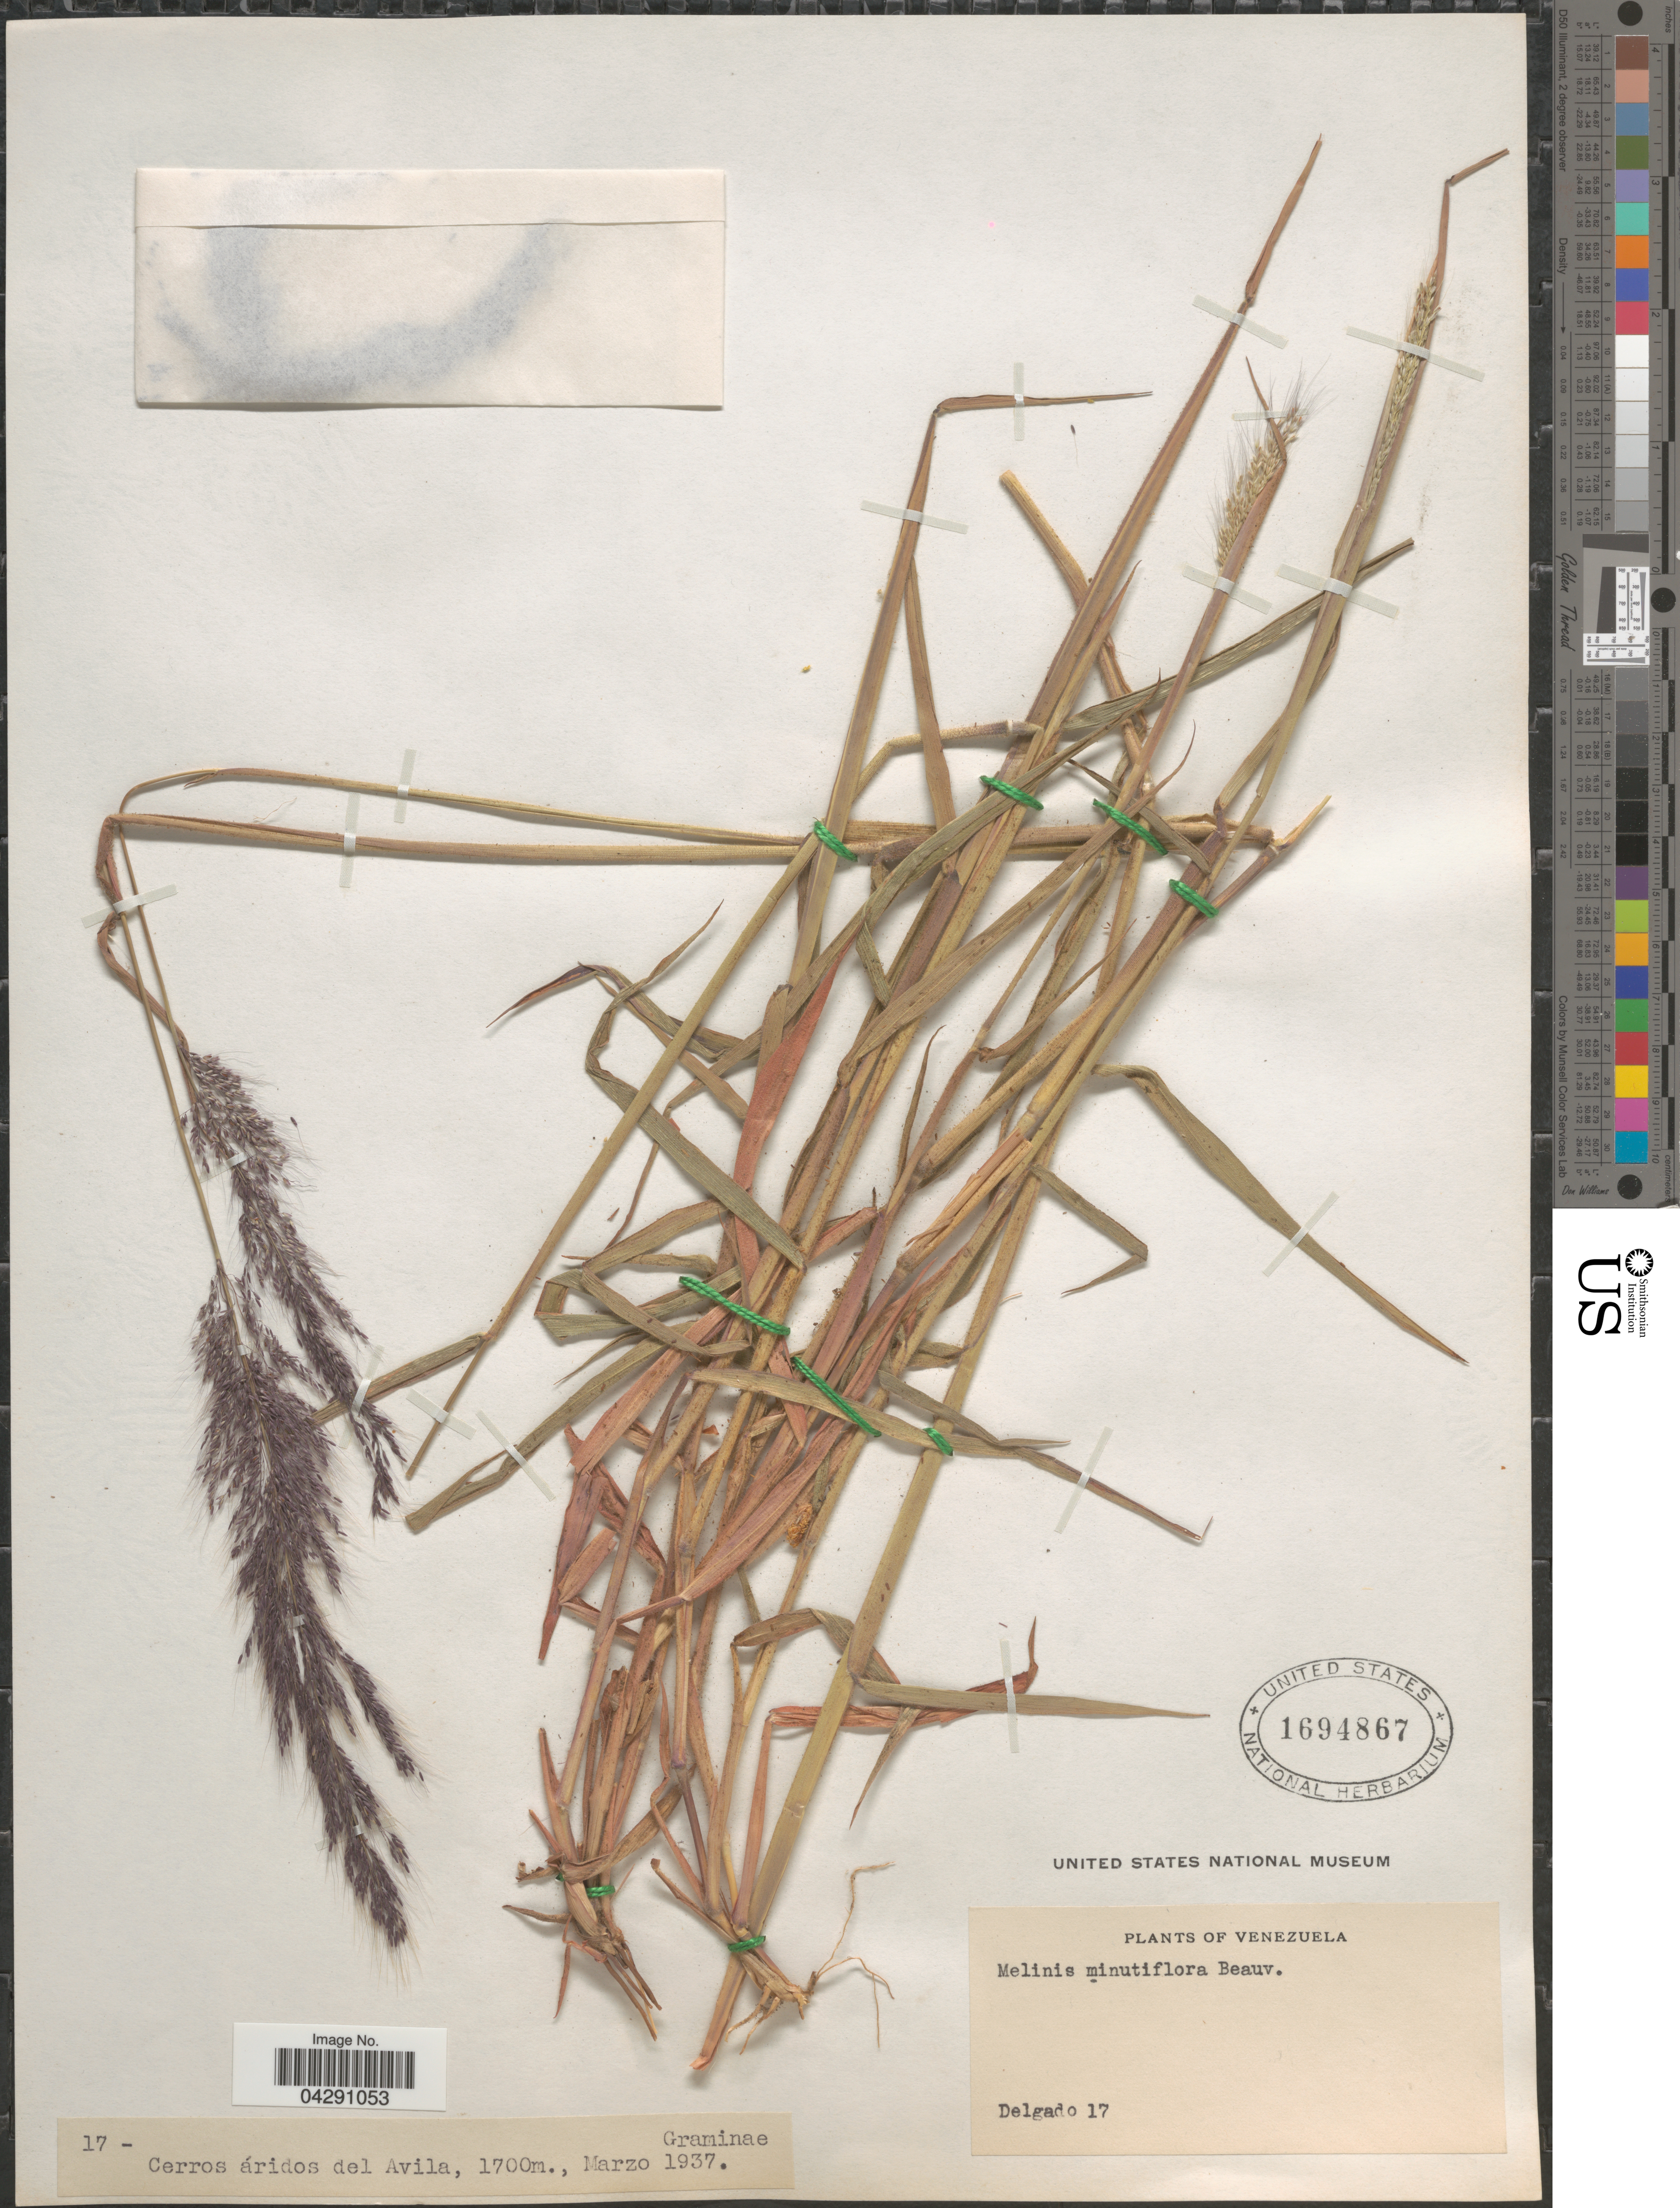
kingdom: Plantae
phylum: Tracheophyta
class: Liliopsida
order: Poales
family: Poaceae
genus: Melinis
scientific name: Melinis minutiflora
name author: P. Beauv.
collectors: Delgado, --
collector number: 17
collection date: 1937-03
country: Venezuela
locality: Cerros áridos del Avila.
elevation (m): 1700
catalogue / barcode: US 1694867